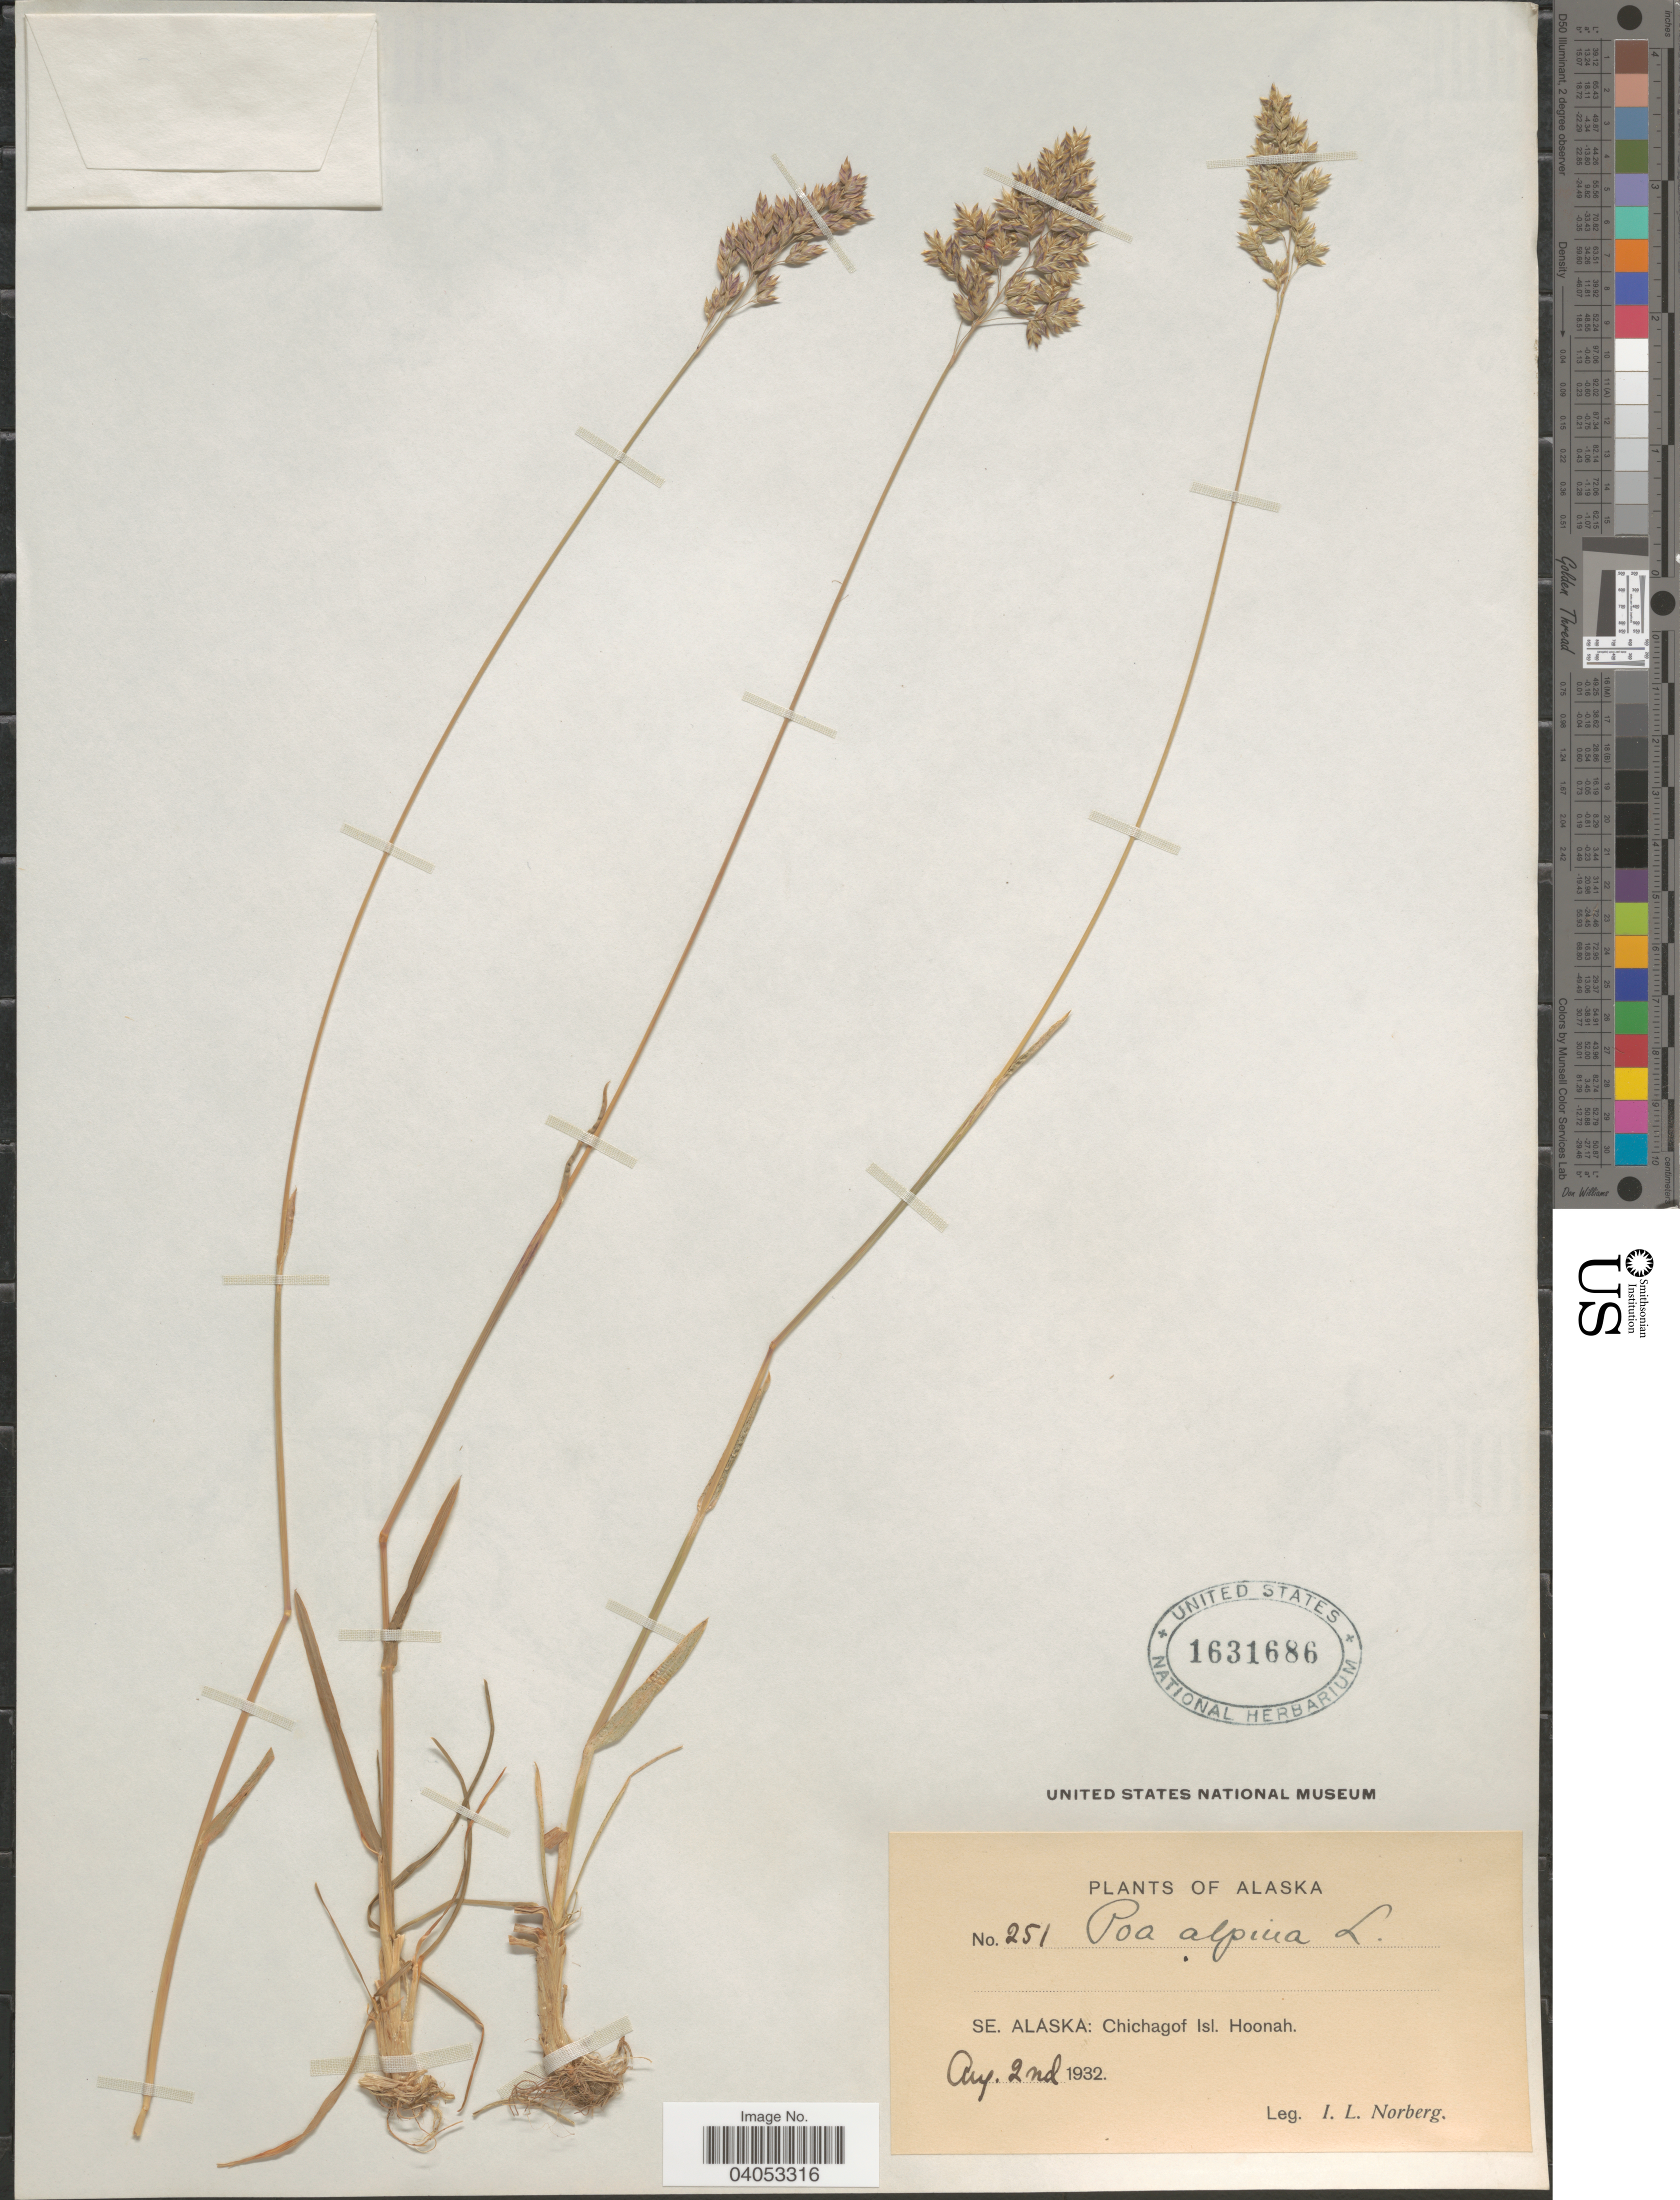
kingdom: Plantae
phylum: Tracheophyta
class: Liliopsida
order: Poales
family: Poaceae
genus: Poa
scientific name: Poa alpina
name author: L.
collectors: I. Norberg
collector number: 251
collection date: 1932-08-02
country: United States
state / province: Alaska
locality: SE. Alaska: Chichagof Isl. Hoonah.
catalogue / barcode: US 1631686